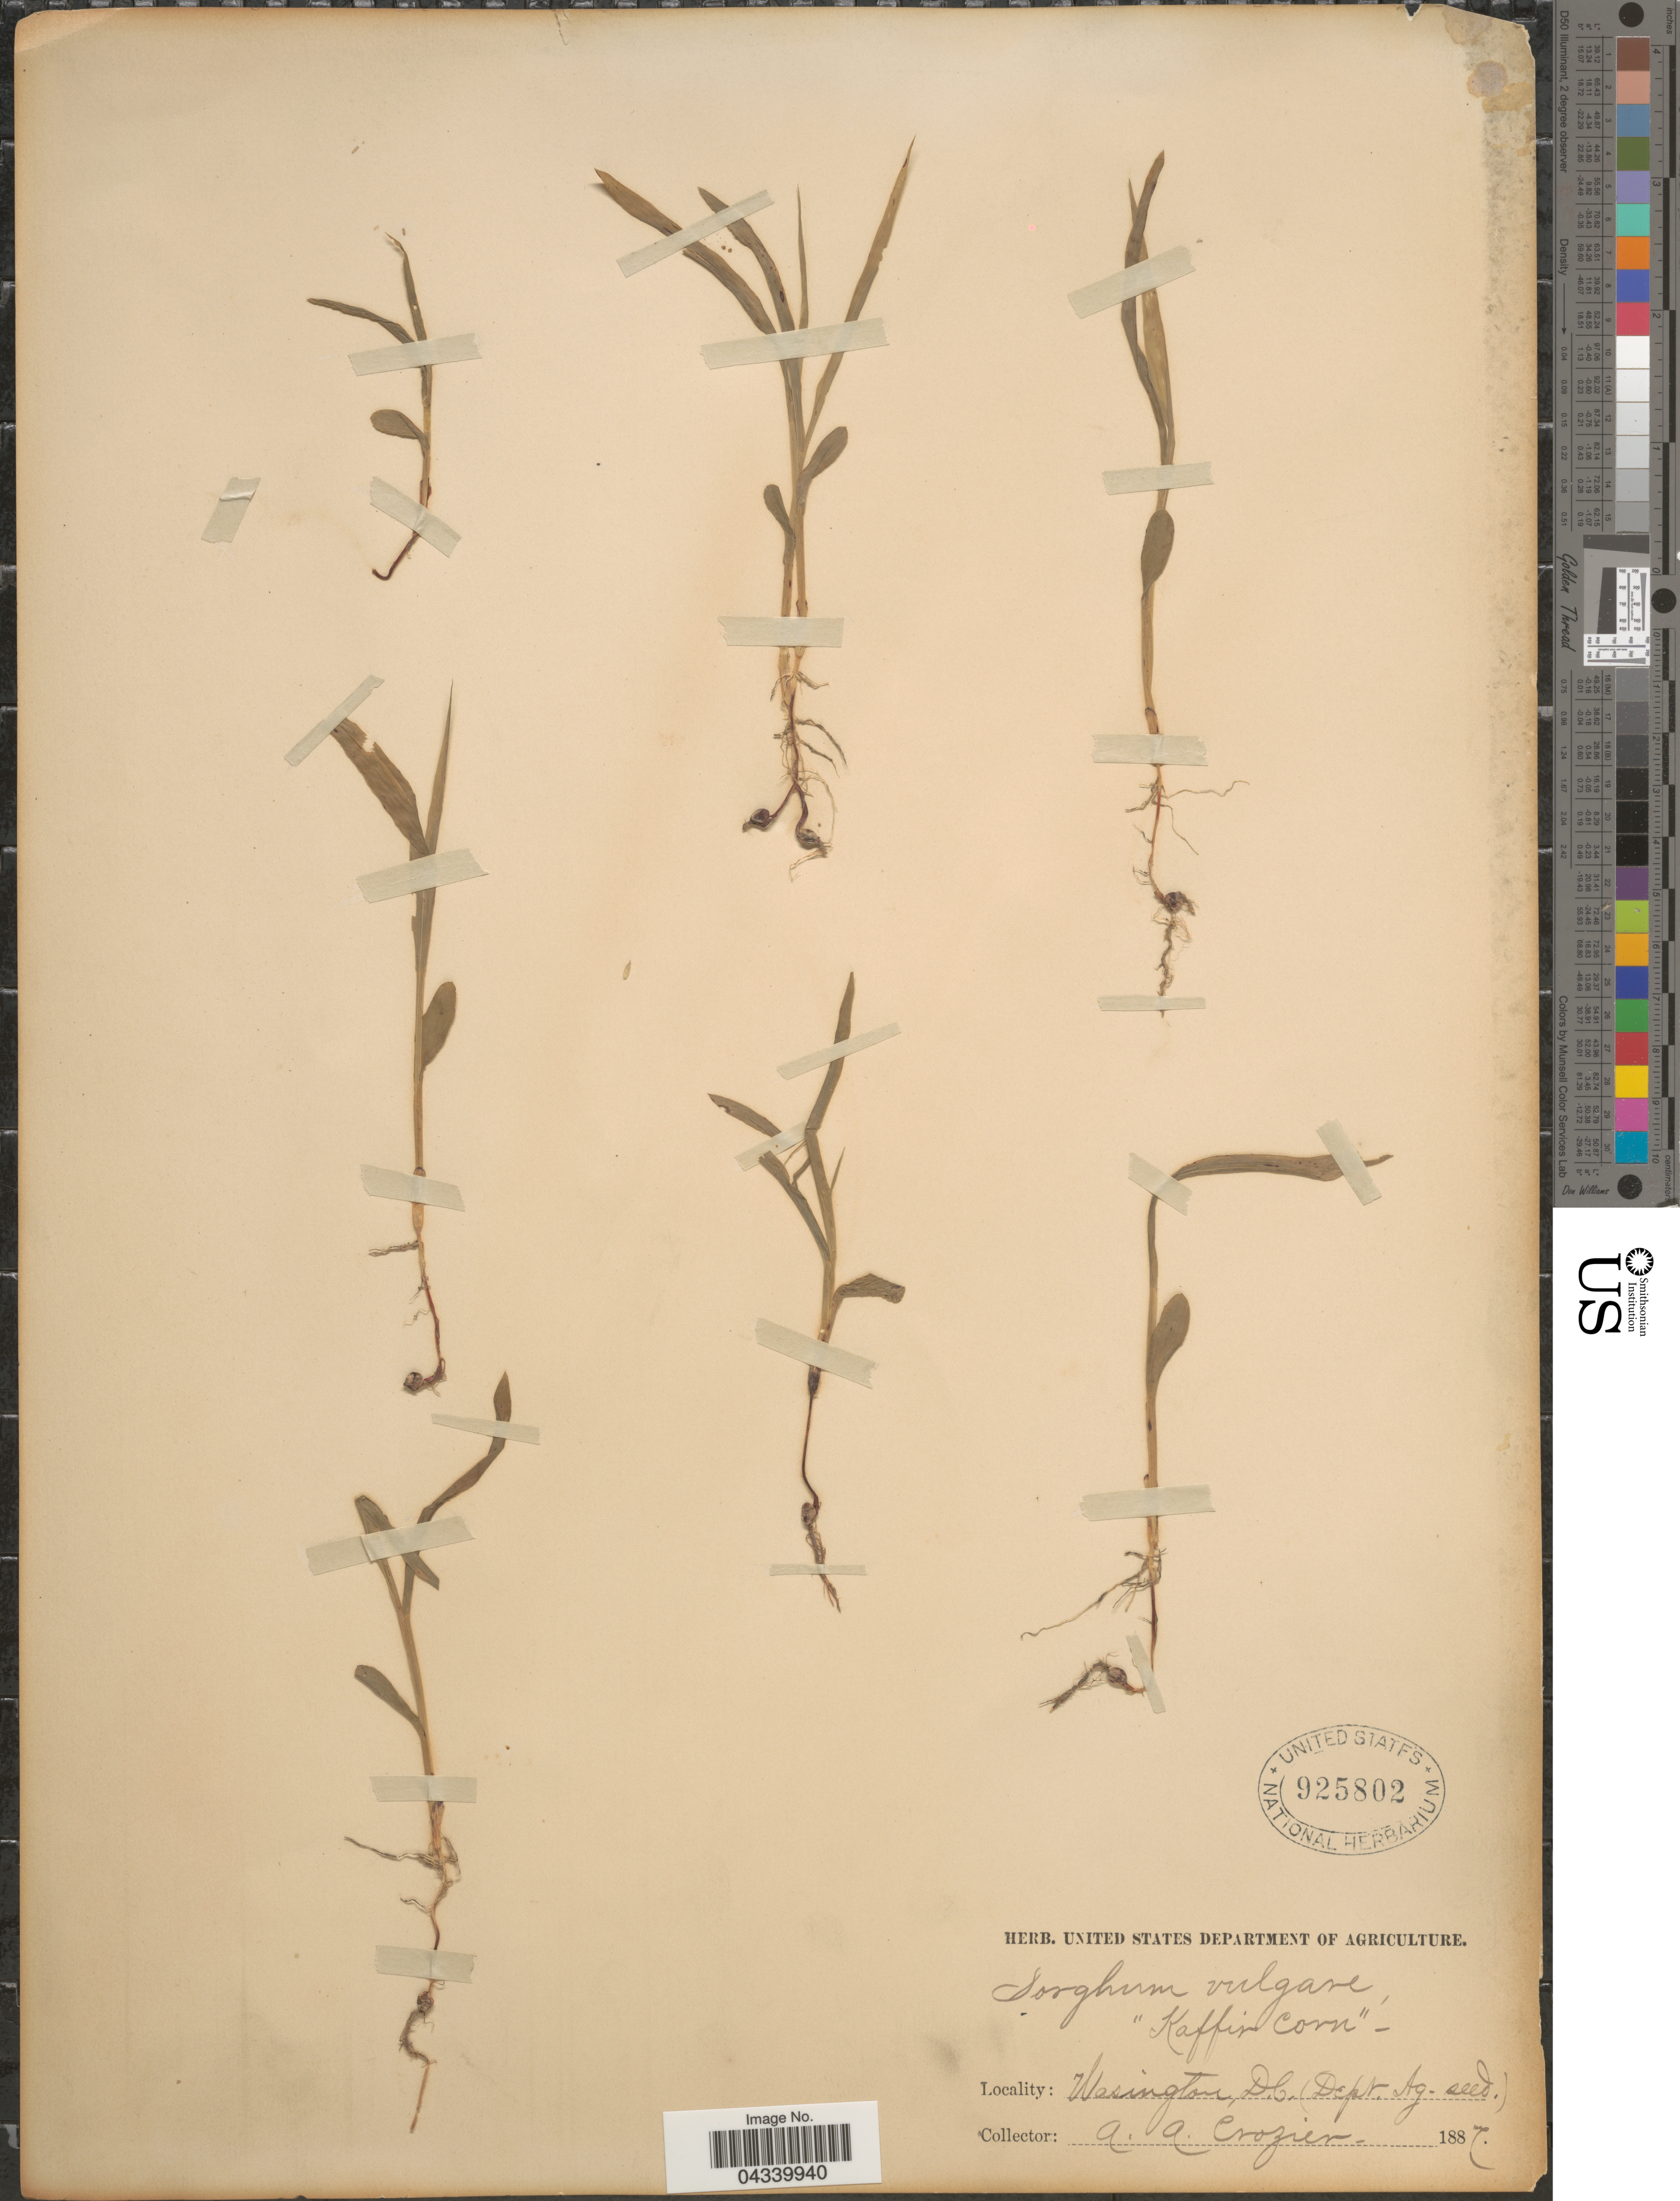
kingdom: Plantae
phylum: Tracheophyta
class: Liliopsida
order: Poales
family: Poaceae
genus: Sorghum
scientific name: Sorghum bicolor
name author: (L.) Moench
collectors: A. Crozier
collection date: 1887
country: United States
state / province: District of Columbia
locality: Washington, D.C.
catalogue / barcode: US 925802